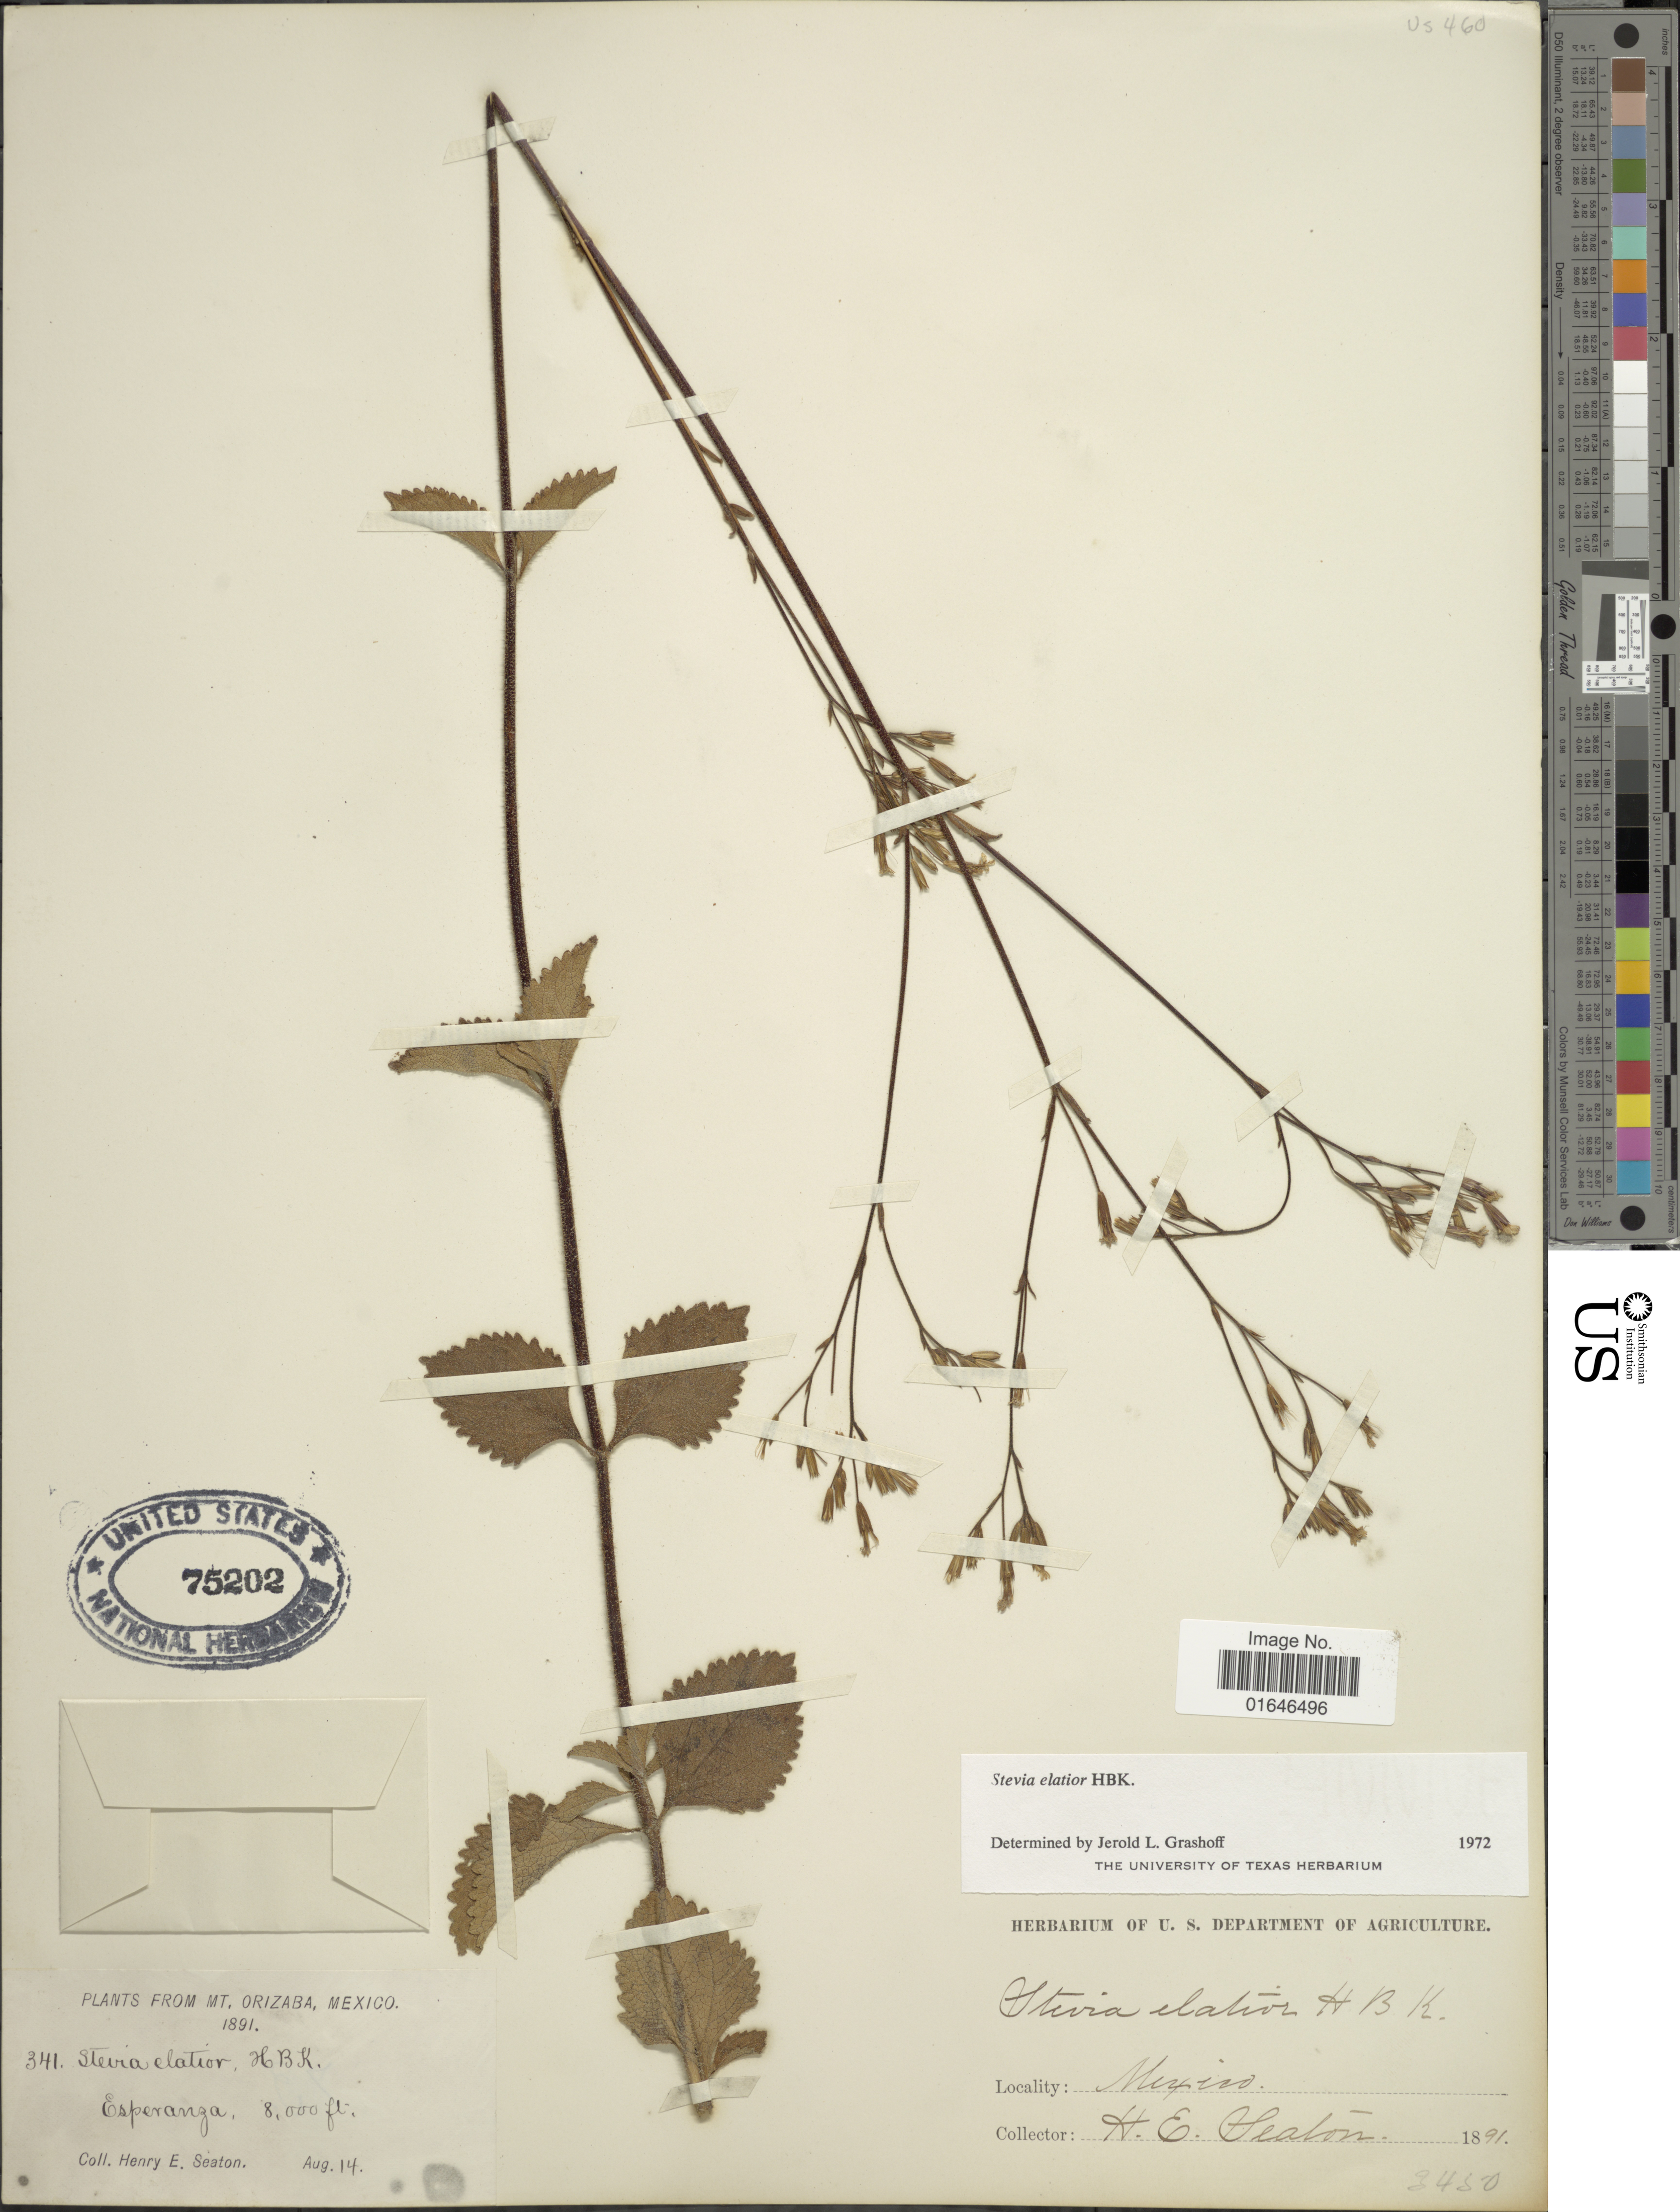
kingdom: Plantae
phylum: Tracheophyta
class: Magnoliopsida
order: Asterales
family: Asteraceae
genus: Stevia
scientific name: Stevia elatior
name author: Kunth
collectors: H. E. Seaton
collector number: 341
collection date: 1891-08-14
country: Mexico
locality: Mt. Orizaba, Esperanza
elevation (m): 2438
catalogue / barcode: US 75202